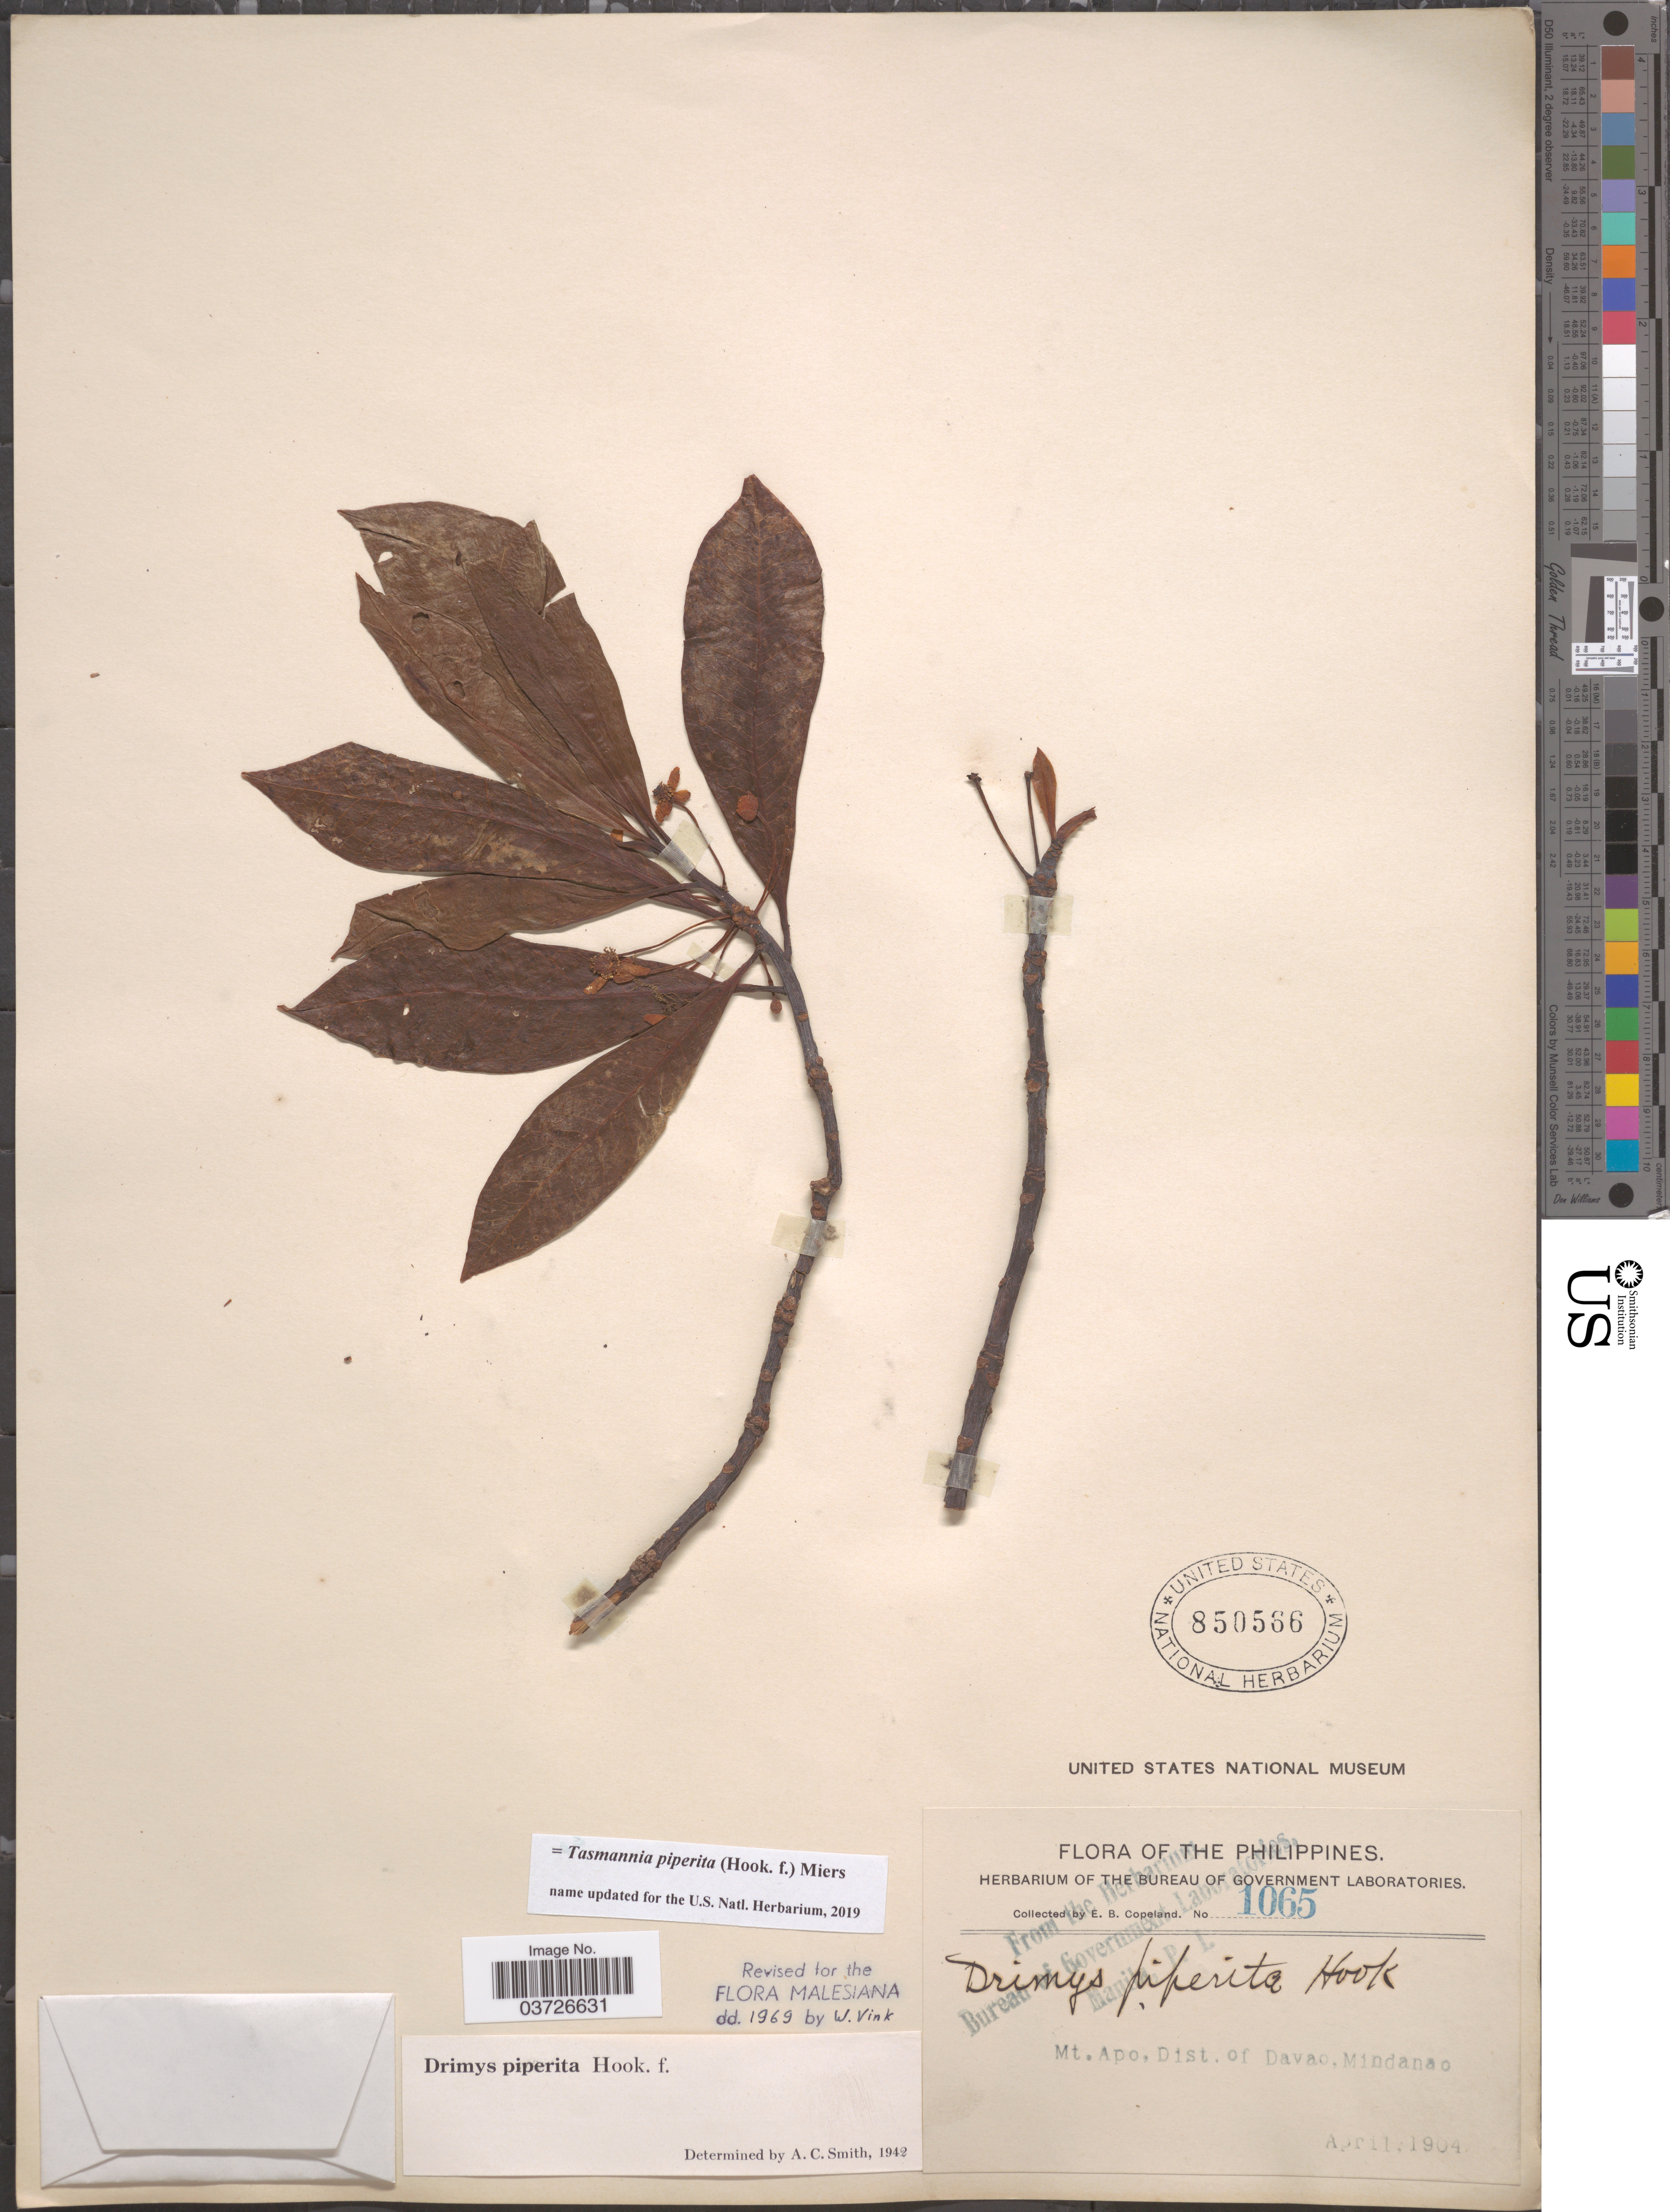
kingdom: Plantae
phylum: Tracheophyta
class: Magnoliopsida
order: Canellales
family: Winteraceae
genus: Tasmannia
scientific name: Tasmannia piperita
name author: (Hook. f.) Miers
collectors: E. B. Copeland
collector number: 1065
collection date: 1904-04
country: Philippines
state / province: Davao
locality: Mt. Apo, Dist. of Davao, Mindanao.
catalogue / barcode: US 850566